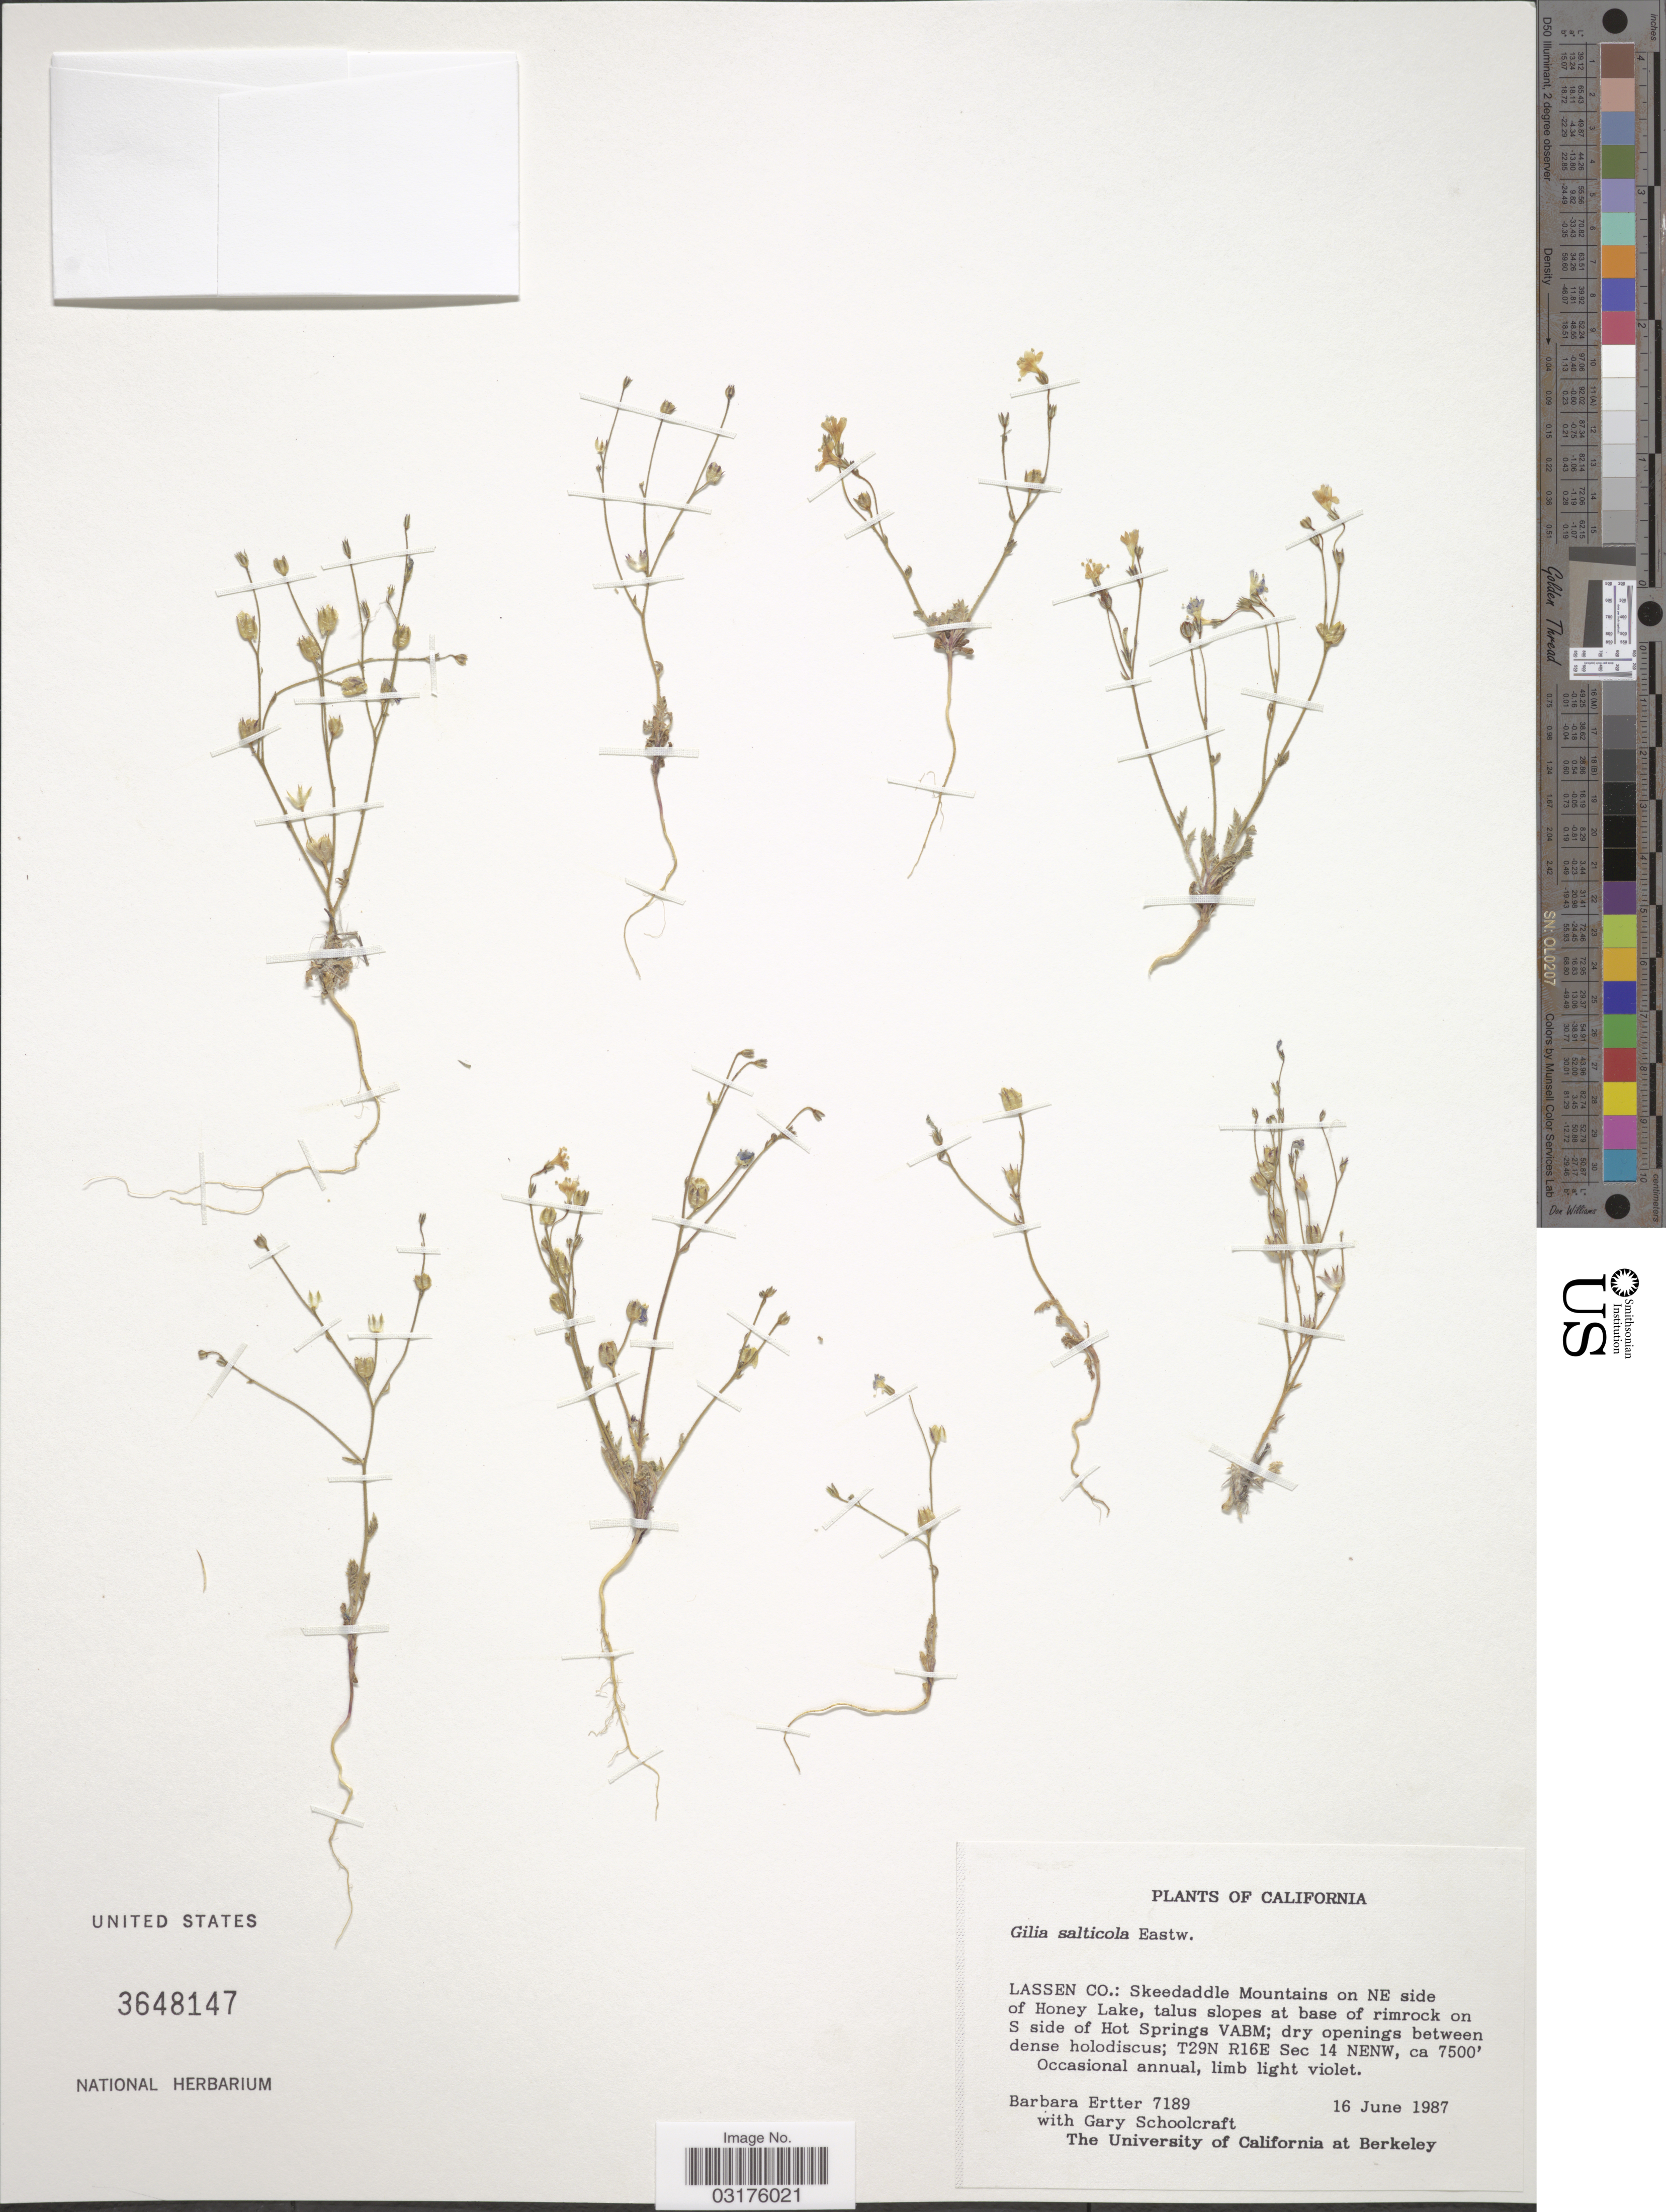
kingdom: Plantae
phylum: Tracheophyta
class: Magnoliopsida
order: Ericales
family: Polemoniaceae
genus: Gilia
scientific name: Gilia salticola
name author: Eastw.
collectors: B. Ertter & Schoolcraft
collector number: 7189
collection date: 1987-06-16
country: United States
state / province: California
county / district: Lassen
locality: Lassen Co.: Skeedaddle Mountains on NE side of Honey Lake, talus slope at base of rimrock on S side of Hot Springs VABM; dry openings between dese holodiscus; T29N R16E Sec 14 NENW.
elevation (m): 2286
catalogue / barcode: US 3648147